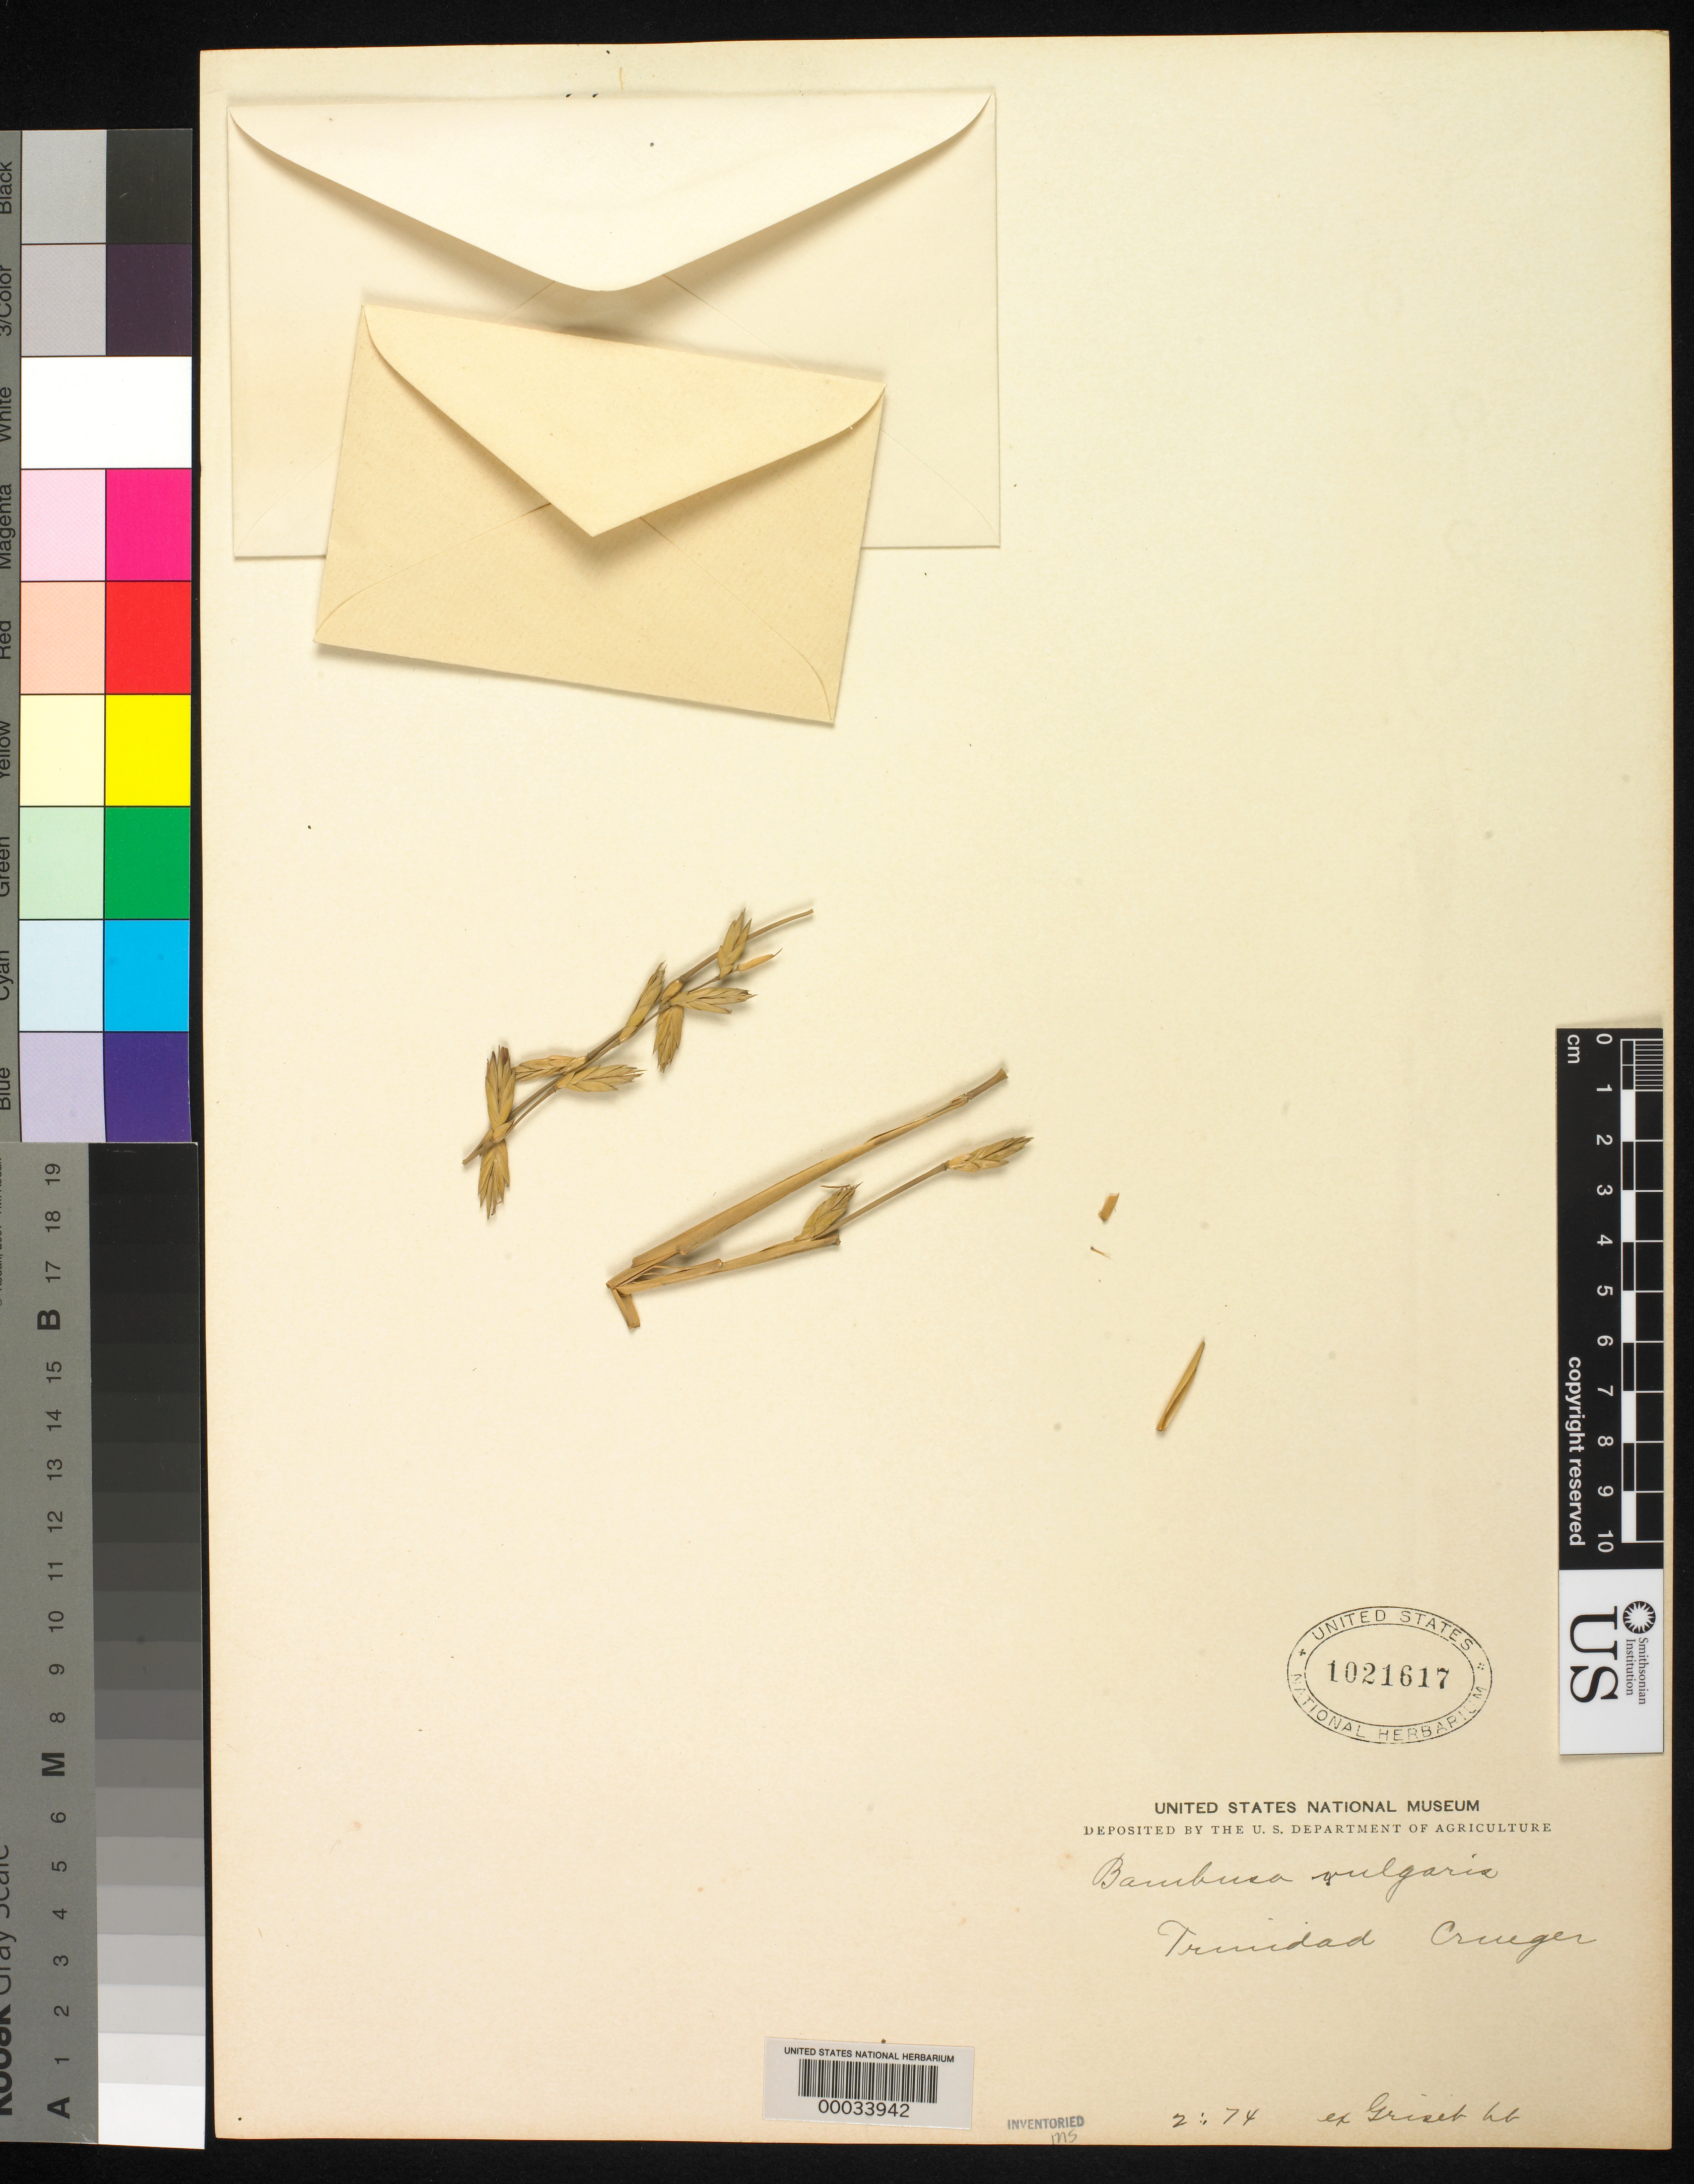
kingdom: Plantae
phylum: Tracheophyta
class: Liliopsida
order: Poales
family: Poaceae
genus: Bambusa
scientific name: Bambusa vulgaris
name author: Schrad. ex J.C. Wendl.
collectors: H. Crueger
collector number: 395 A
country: Trinidad and Tobago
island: Trinidad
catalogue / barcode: US 1021617